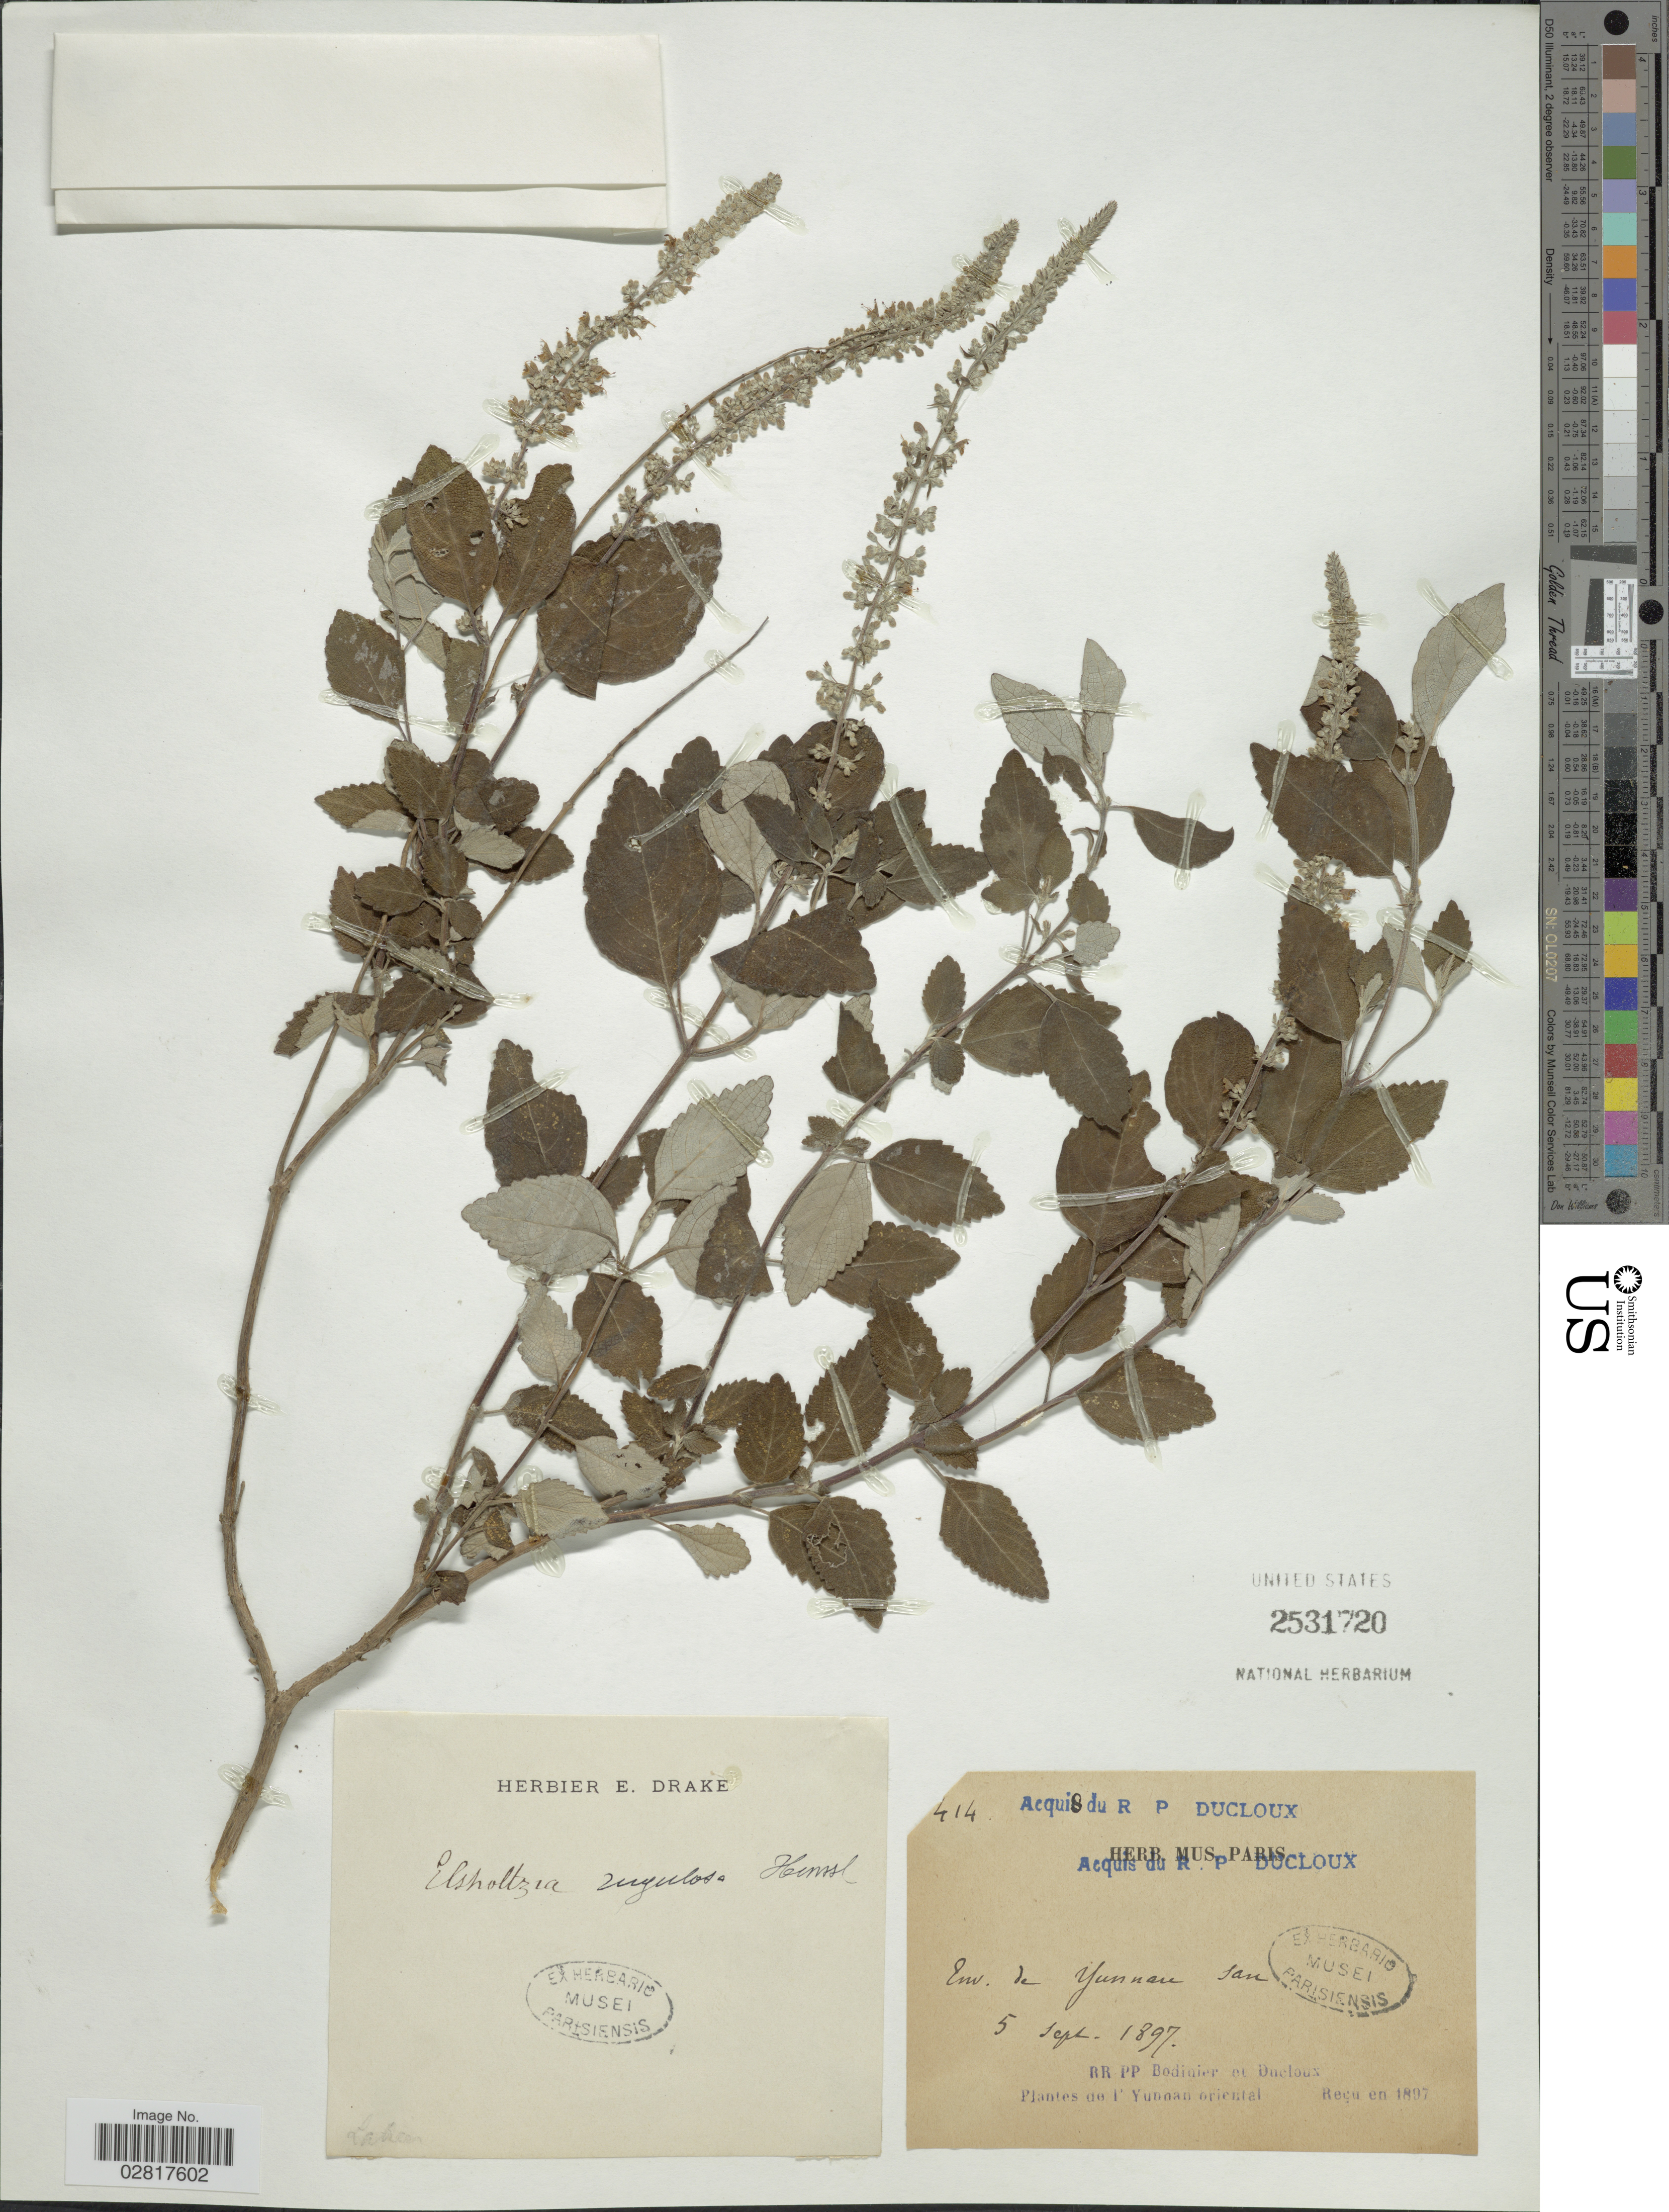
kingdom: Plantae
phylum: Tracheophyta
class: Magnoliopsida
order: Lamiales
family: Lamiaceae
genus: Elsholtzia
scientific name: Elsholtzia rugulosa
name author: Hemsl.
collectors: R. Bodinier & -. Ducloux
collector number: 414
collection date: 1897-09-05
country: China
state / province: Yunnan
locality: Env. de Yunnan san [interpreted]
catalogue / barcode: US 2531720